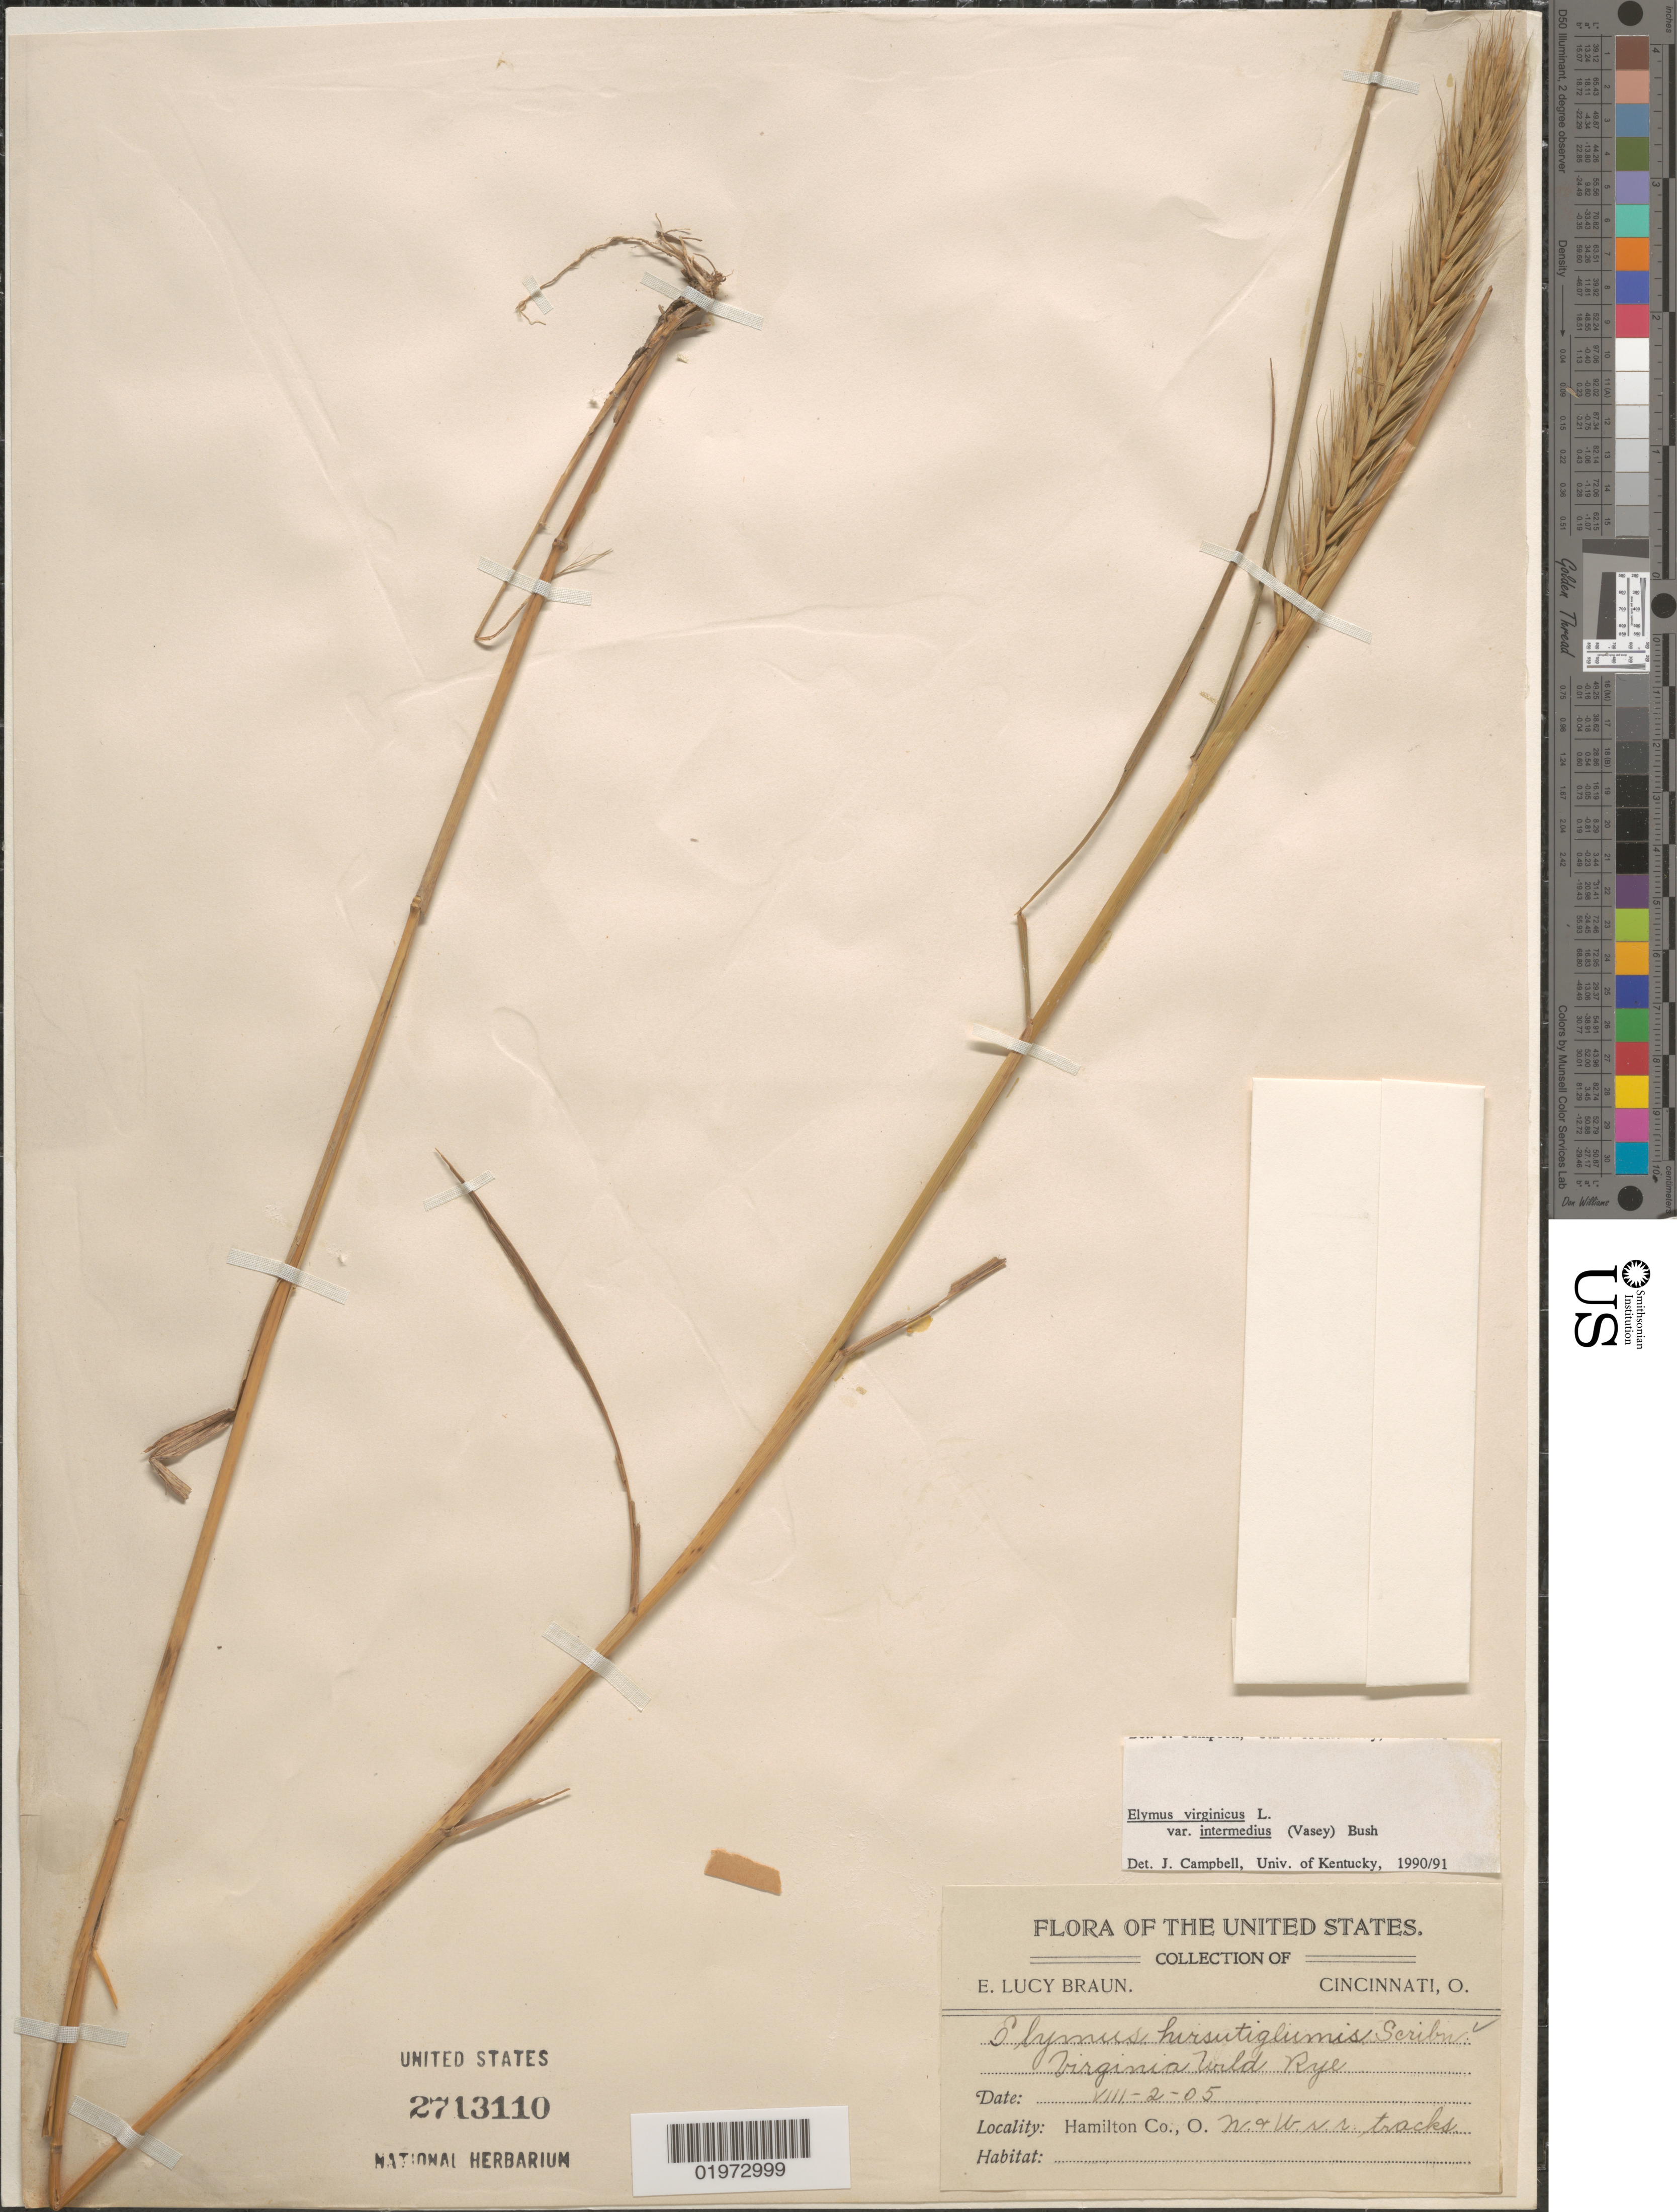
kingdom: Plantae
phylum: Tracheophyta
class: Liliopsida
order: Poales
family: Poaceae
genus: Elymus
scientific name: Elymus virginicus var. intermedius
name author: L.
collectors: E. L. Braun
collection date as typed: Transcribed d/m/y: 2/8/5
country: United States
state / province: Ohio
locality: Hamilton Co., N. & W. r.r. tracks.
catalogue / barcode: US 2713110